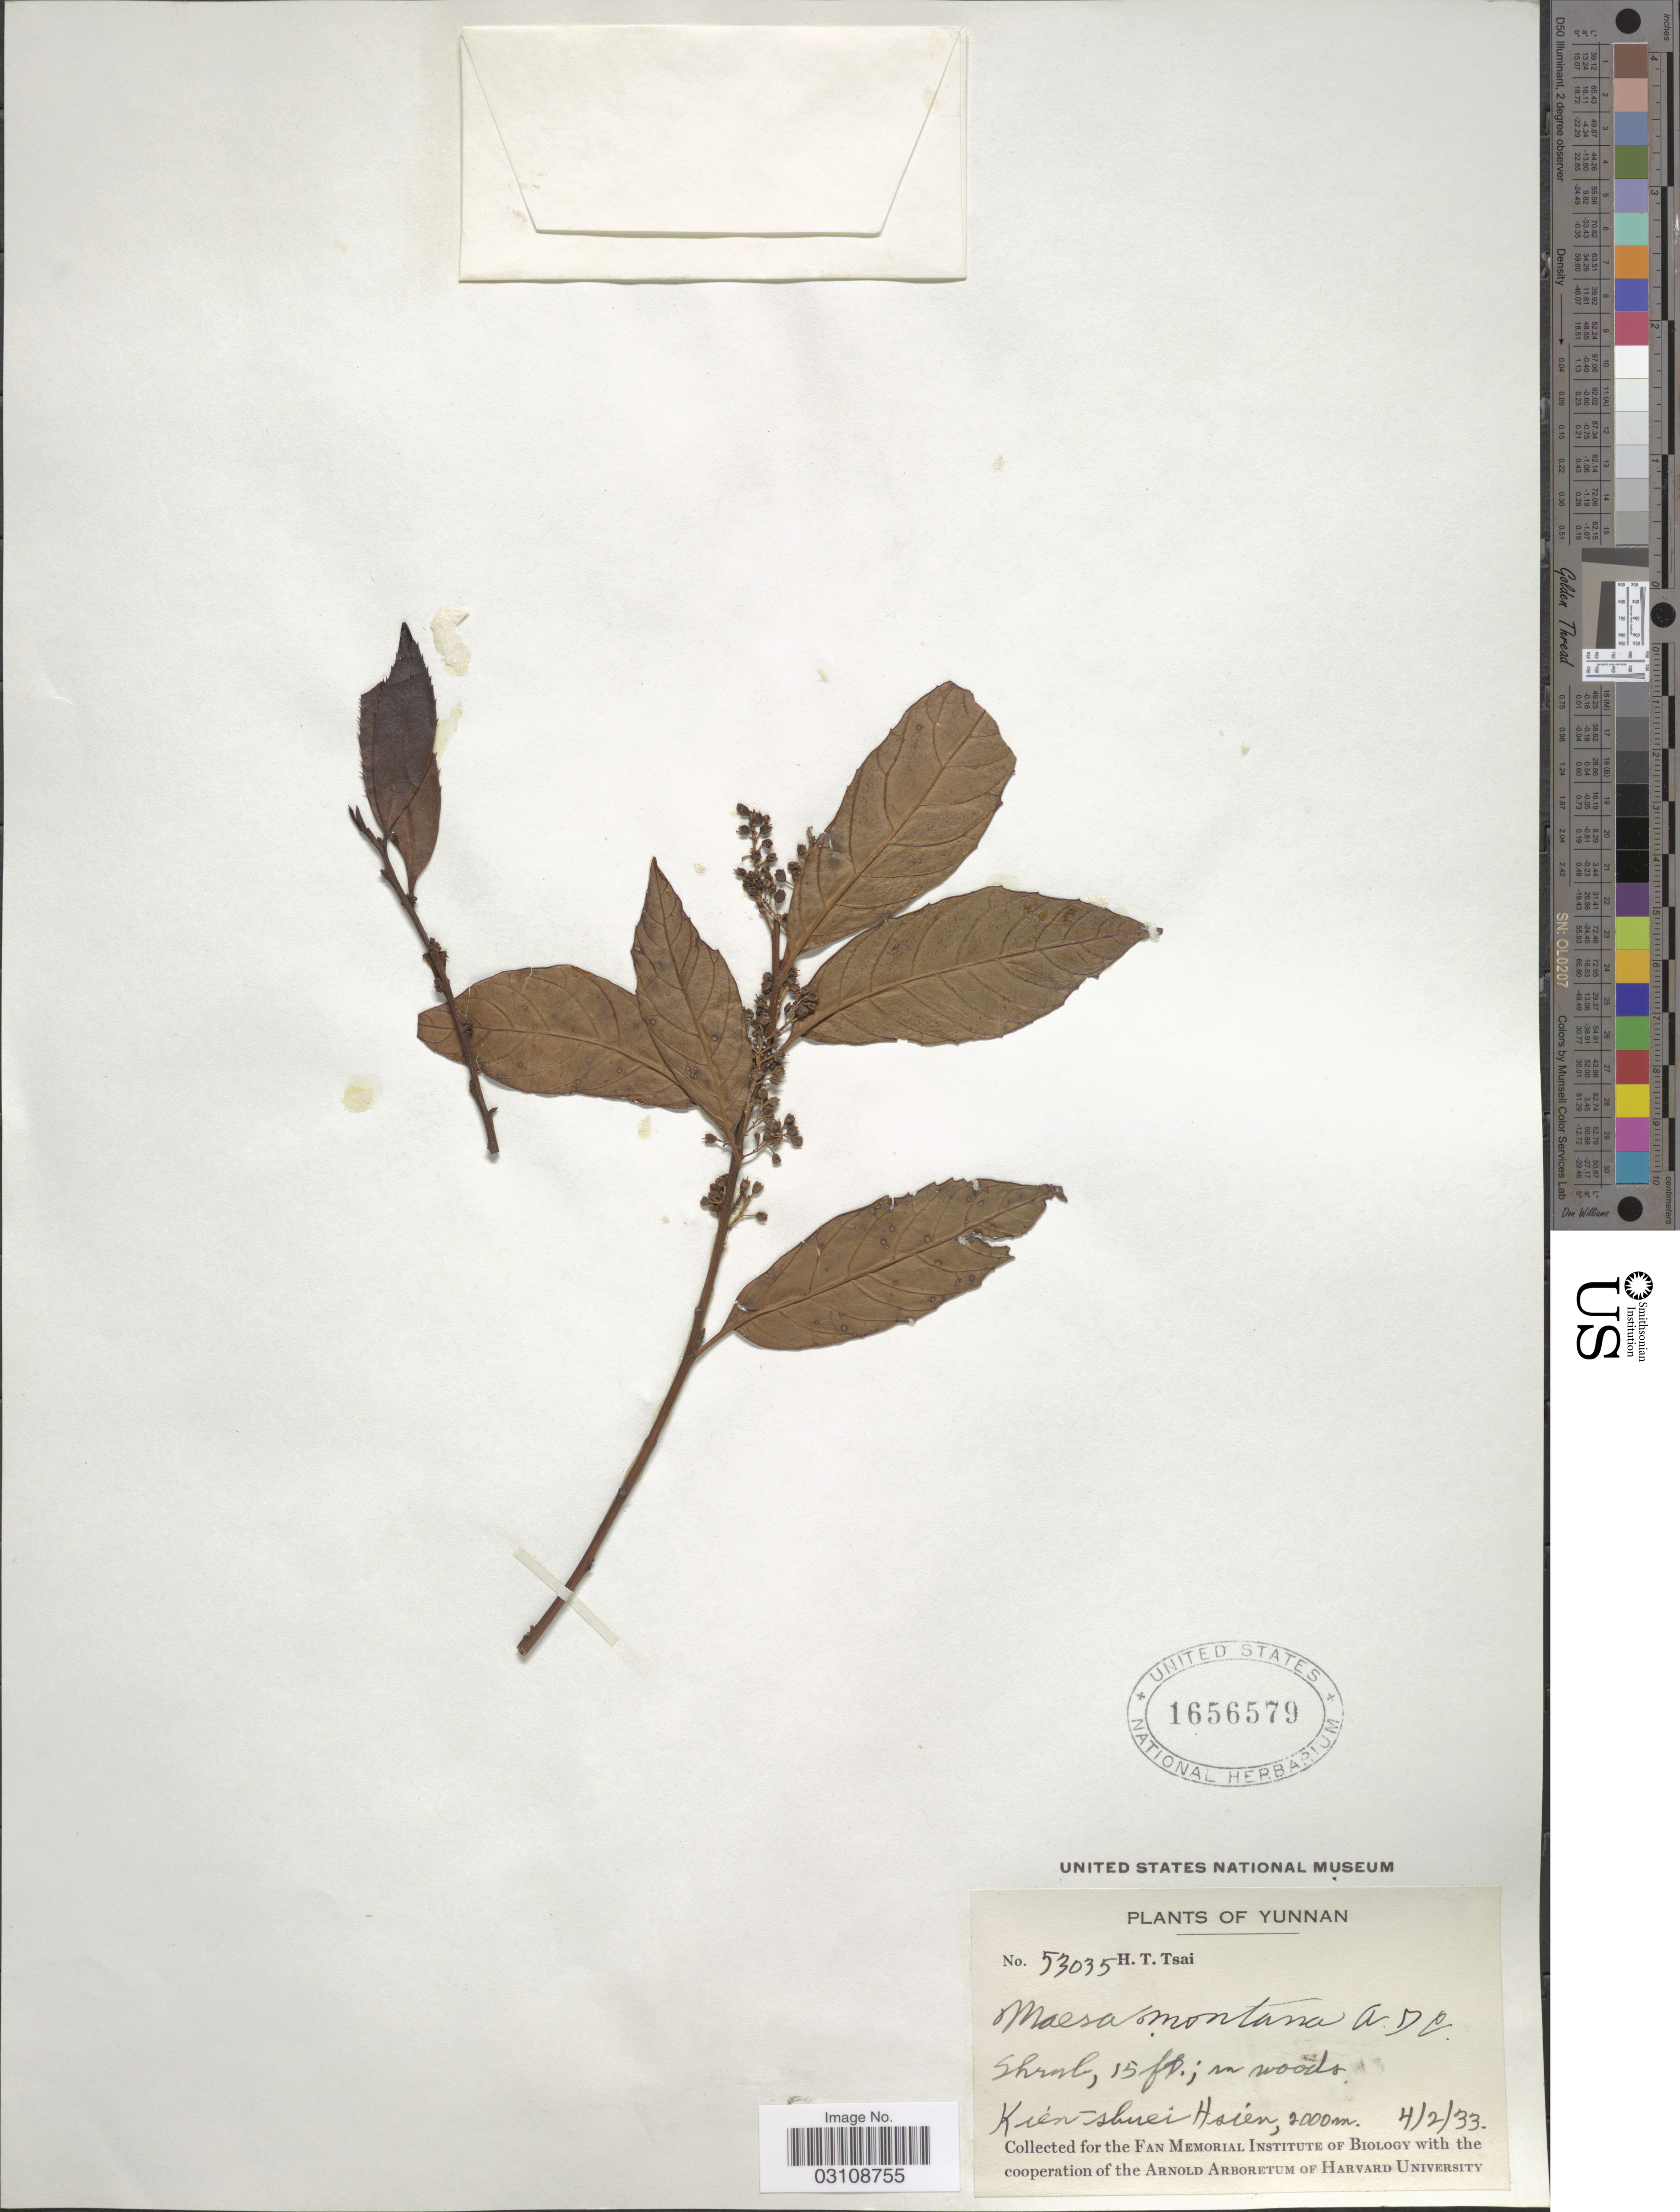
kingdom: Plantae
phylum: Tracheophyta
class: Magnoliopsida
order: Ericales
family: Primulaceae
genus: Maesa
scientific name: Maesa montana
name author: A. DC.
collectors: H. Tsai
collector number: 53035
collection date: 1933-02-04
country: China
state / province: Yunnan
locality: Kien-shuei Hsien.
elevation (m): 2000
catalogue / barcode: US 1656579